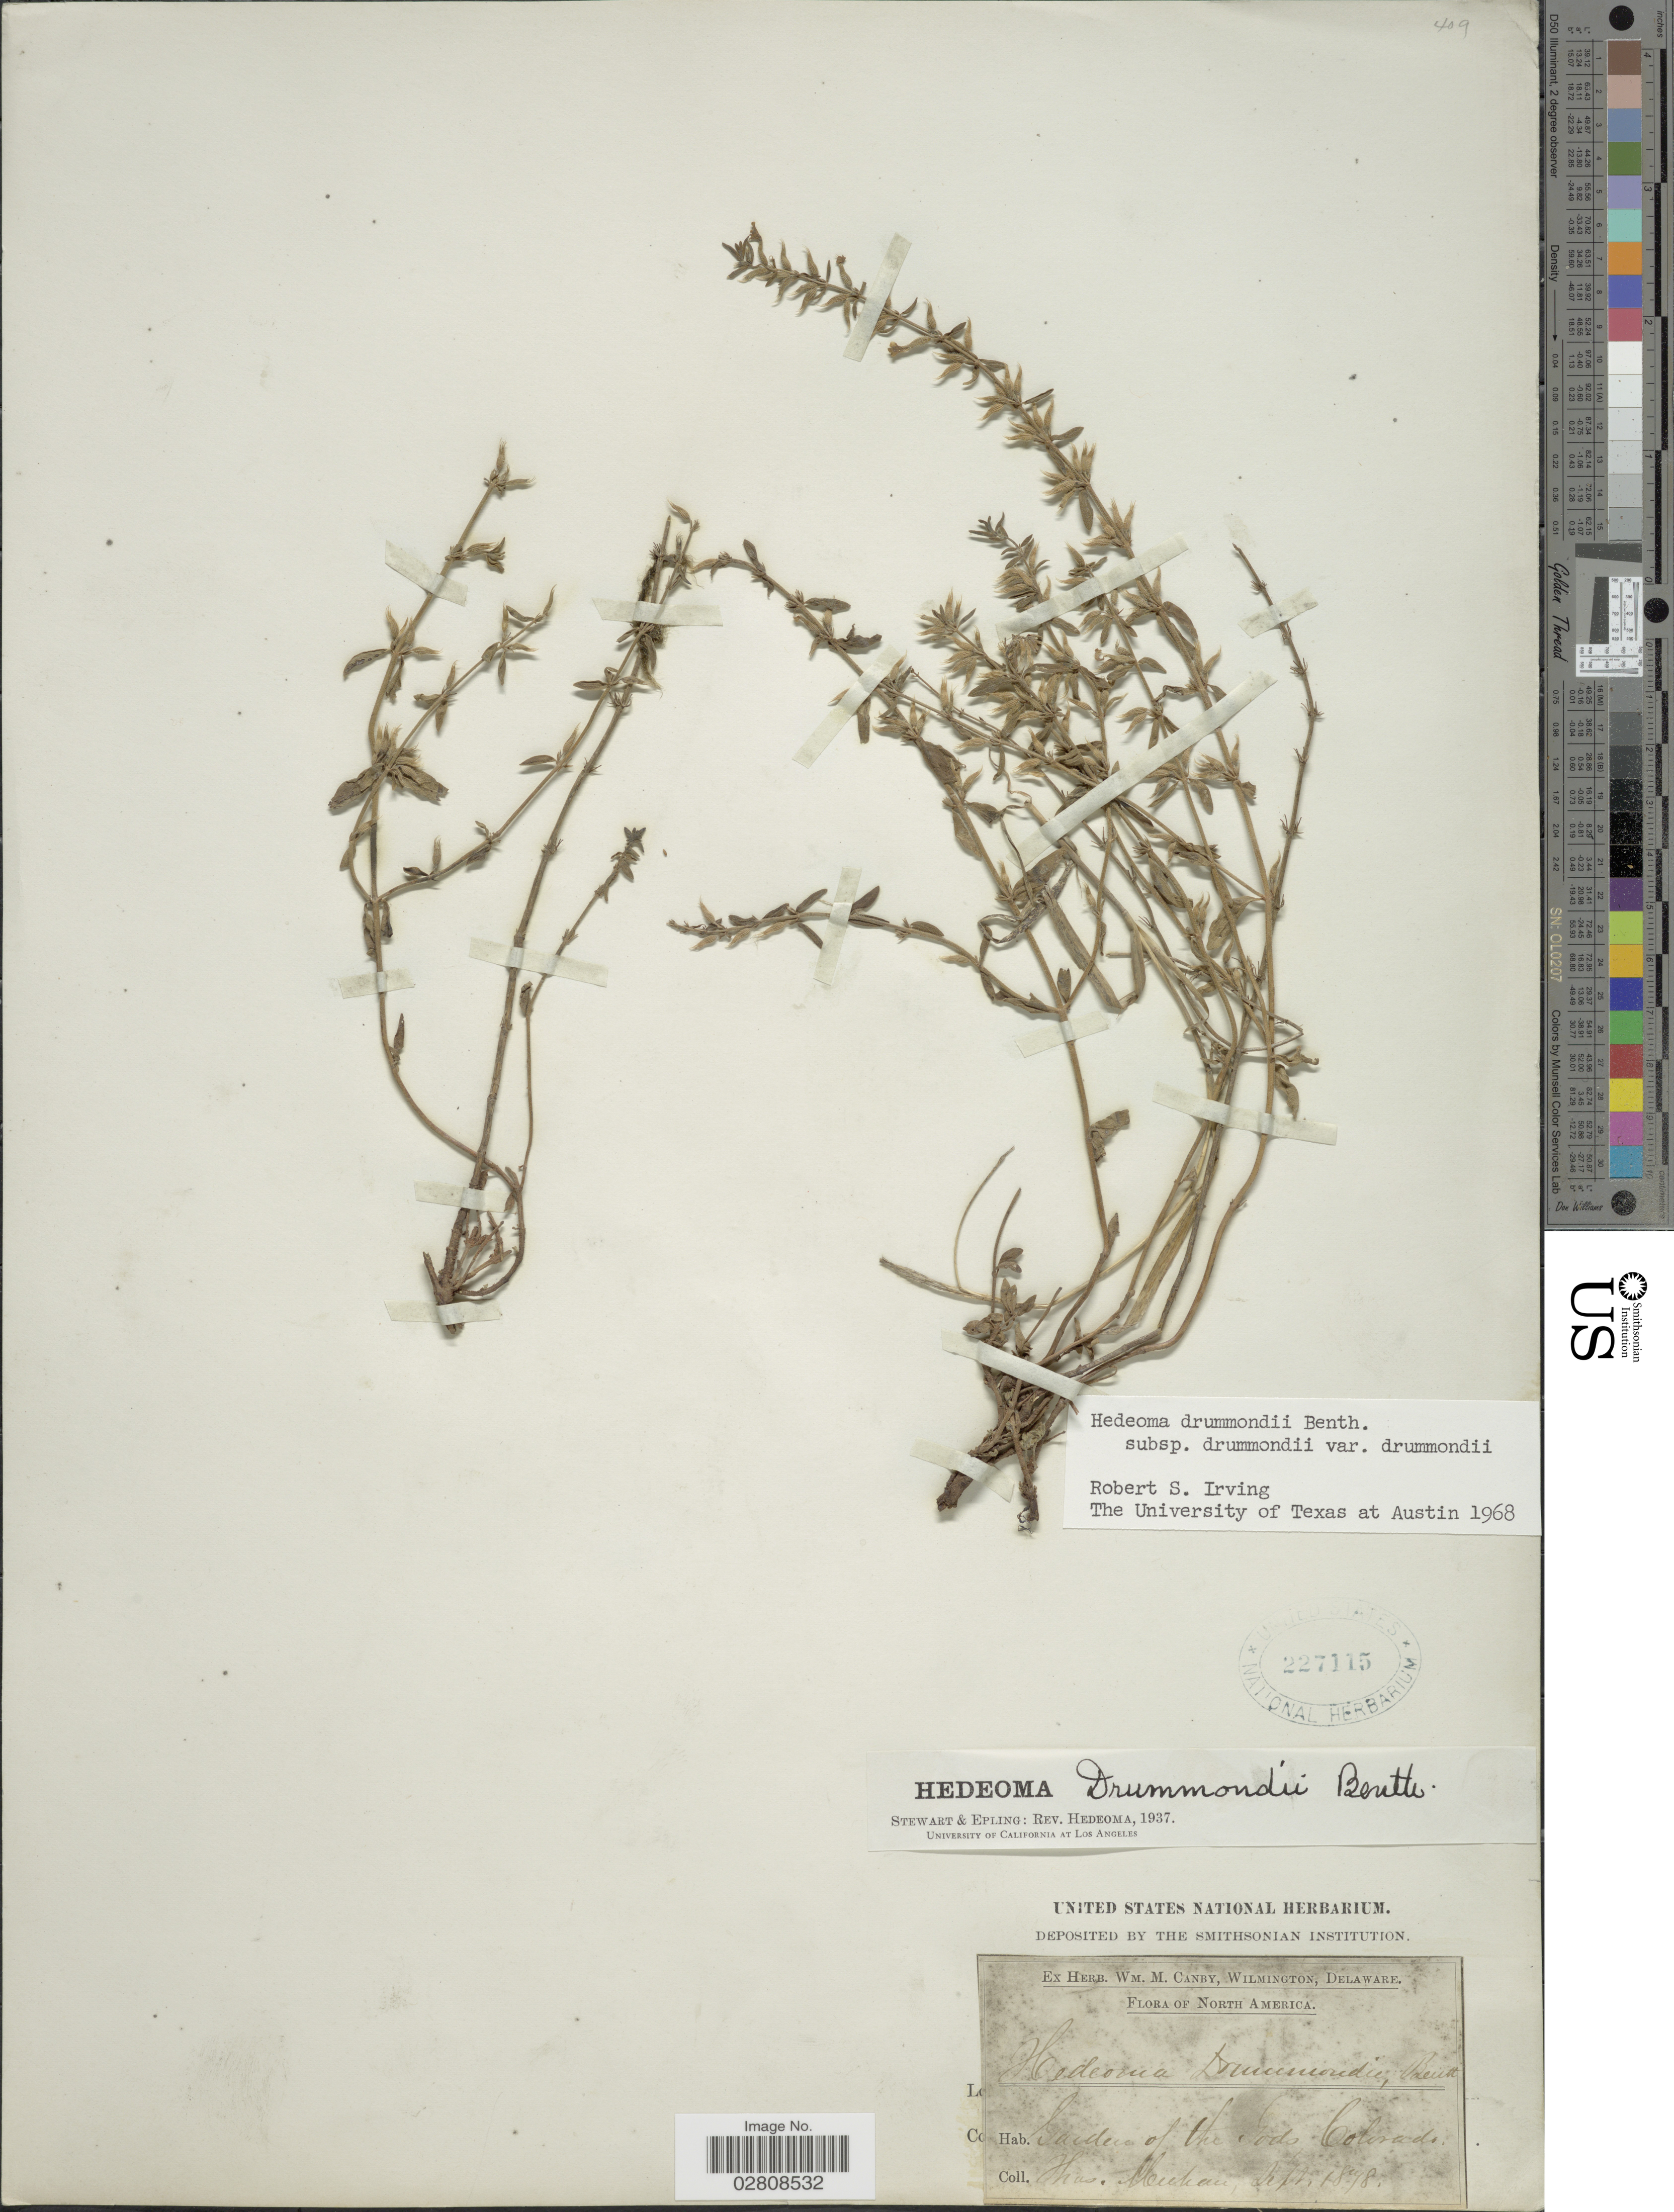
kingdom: Plantae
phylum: Tracheophyta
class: Magnoliopsida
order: Lamiales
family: Lamiaceae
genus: Hedeoma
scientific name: Hedeoma drummondii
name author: Benth.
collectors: T. Meehan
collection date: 1878-09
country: United States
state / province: Colorado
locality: Garden of the Gods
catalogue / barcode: US 227115